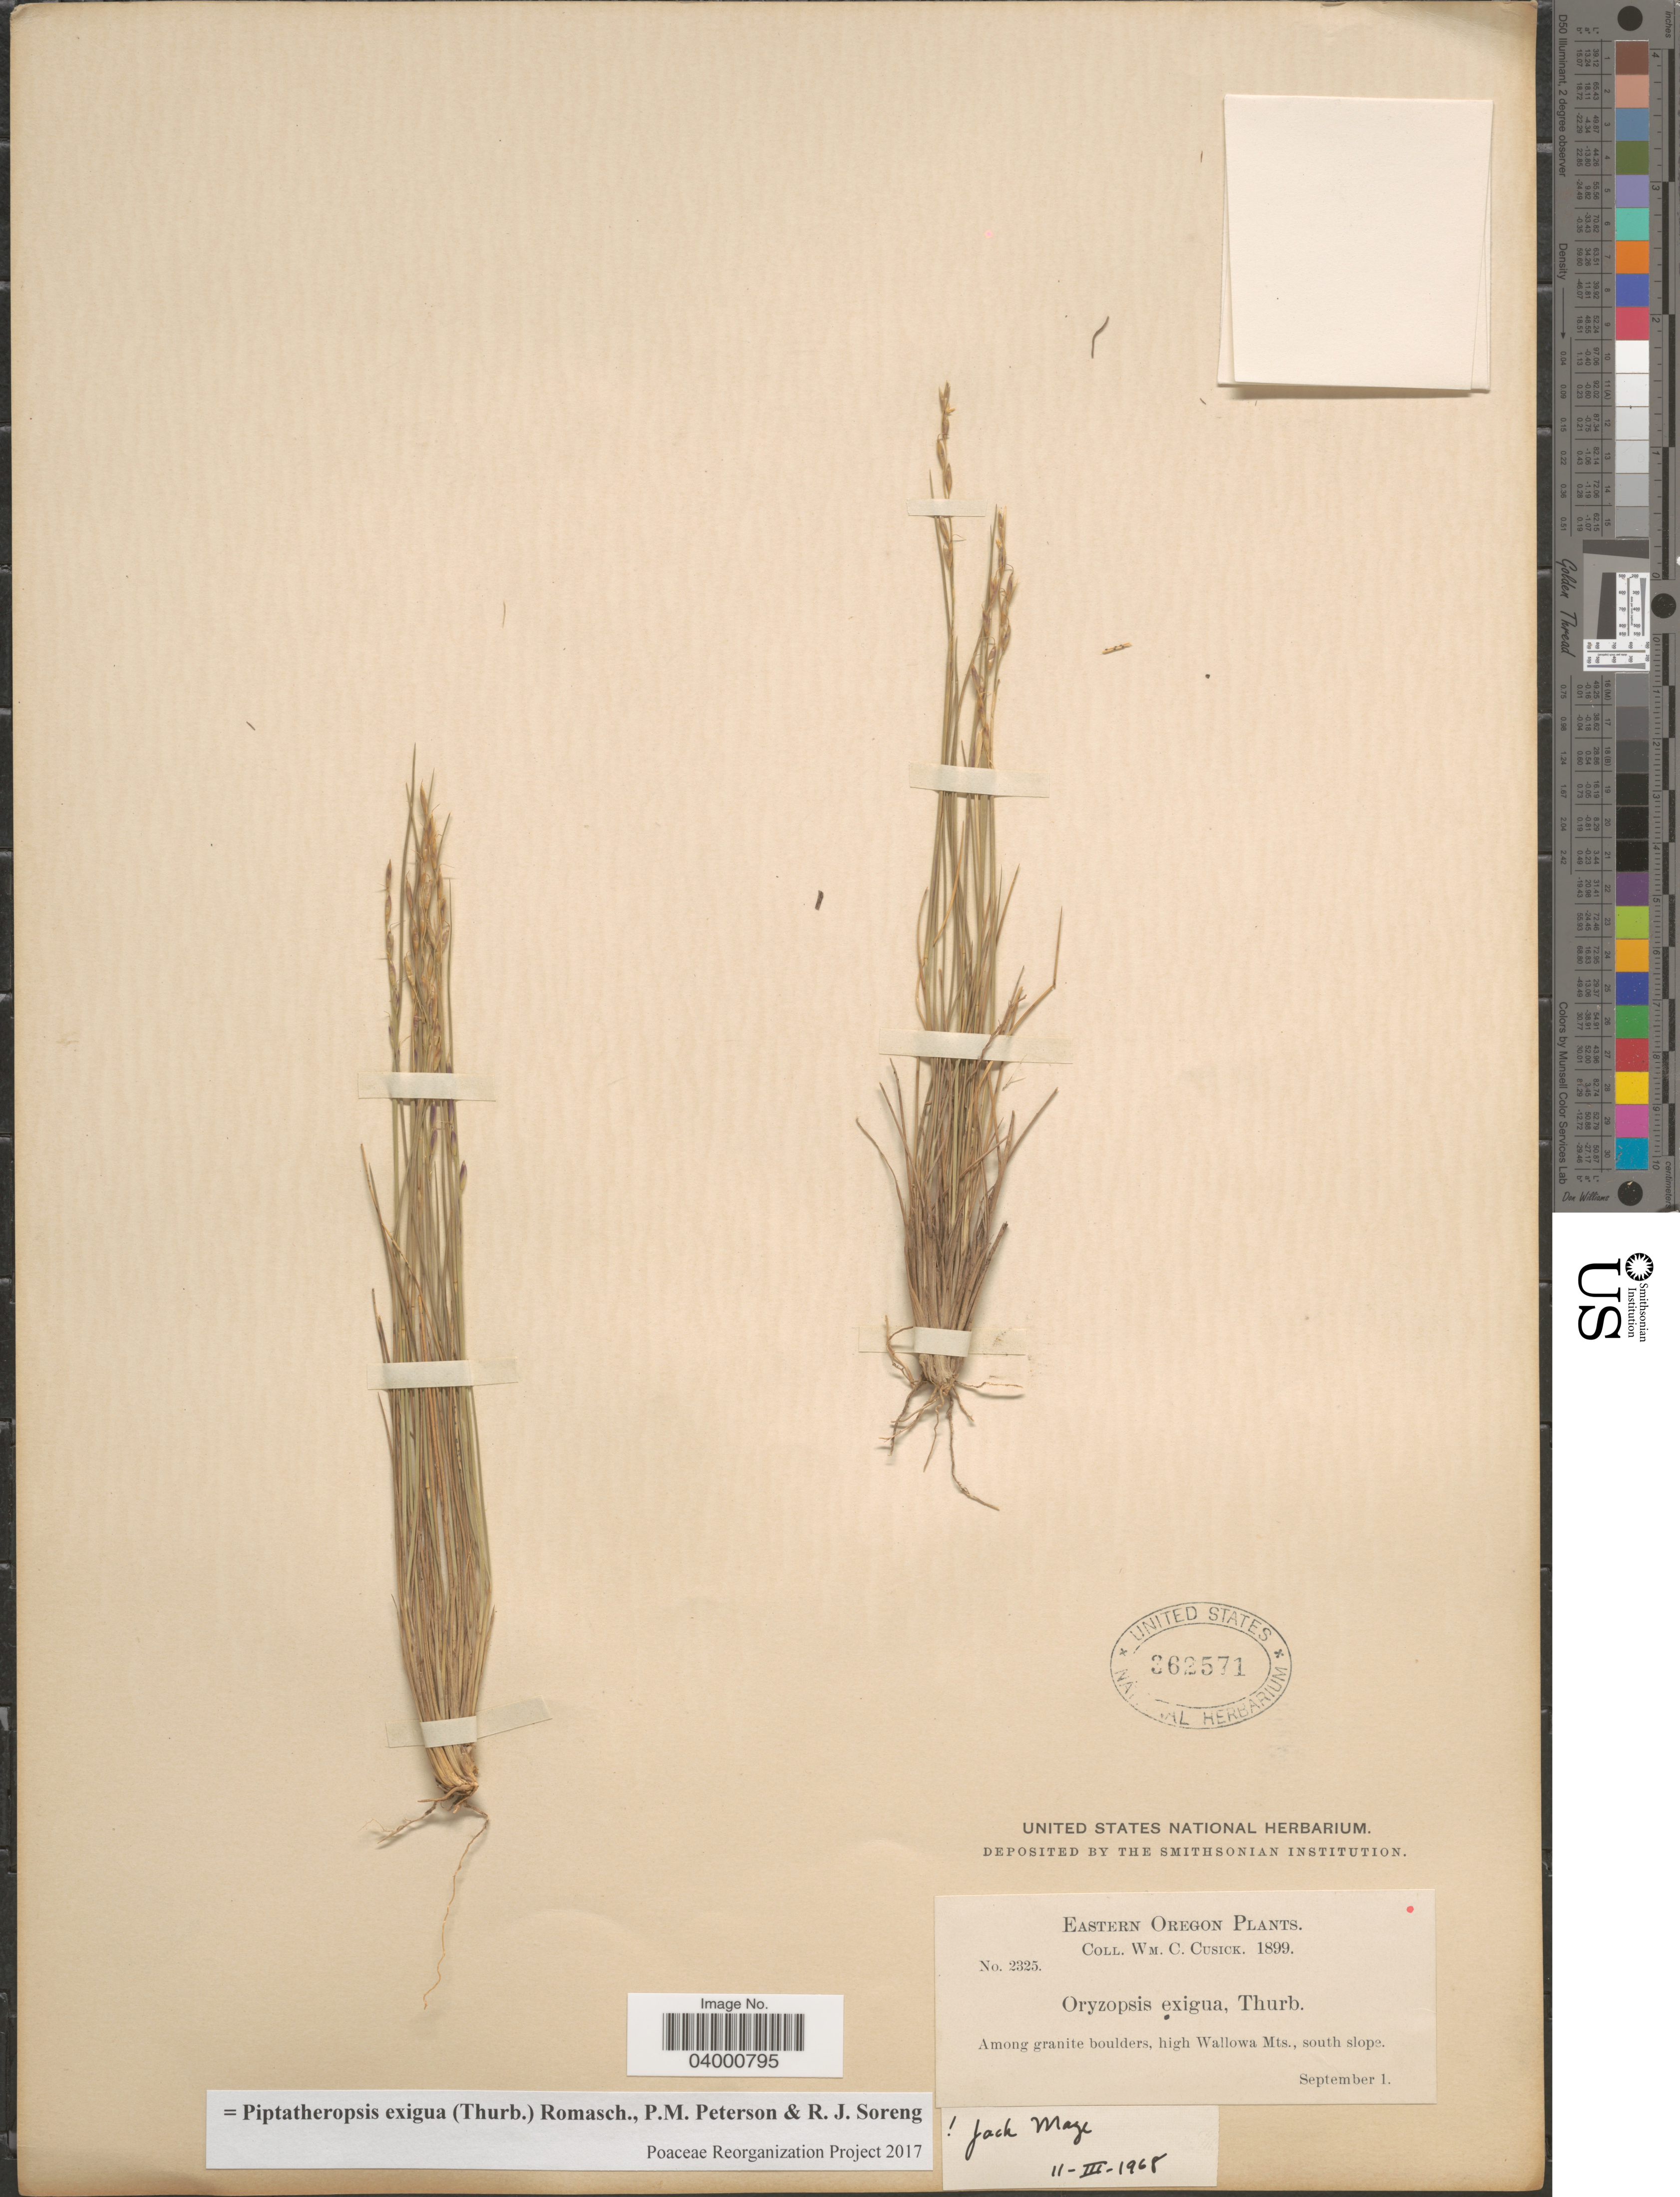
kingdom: Plantae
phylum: Tracheophyta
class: Liliopsida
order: Poales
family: Poaceae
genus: Piptatheropsis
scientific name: Piptatheropsis exigua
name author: (Thurb.) Romasch. et al.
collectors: W. C. Cusick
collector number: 2325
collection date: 1899-09-01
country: United States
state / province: Oregon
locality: Eastern Oregon. Among granite boulders, high Wallowa Mts., south slope.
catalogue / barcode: US 362571